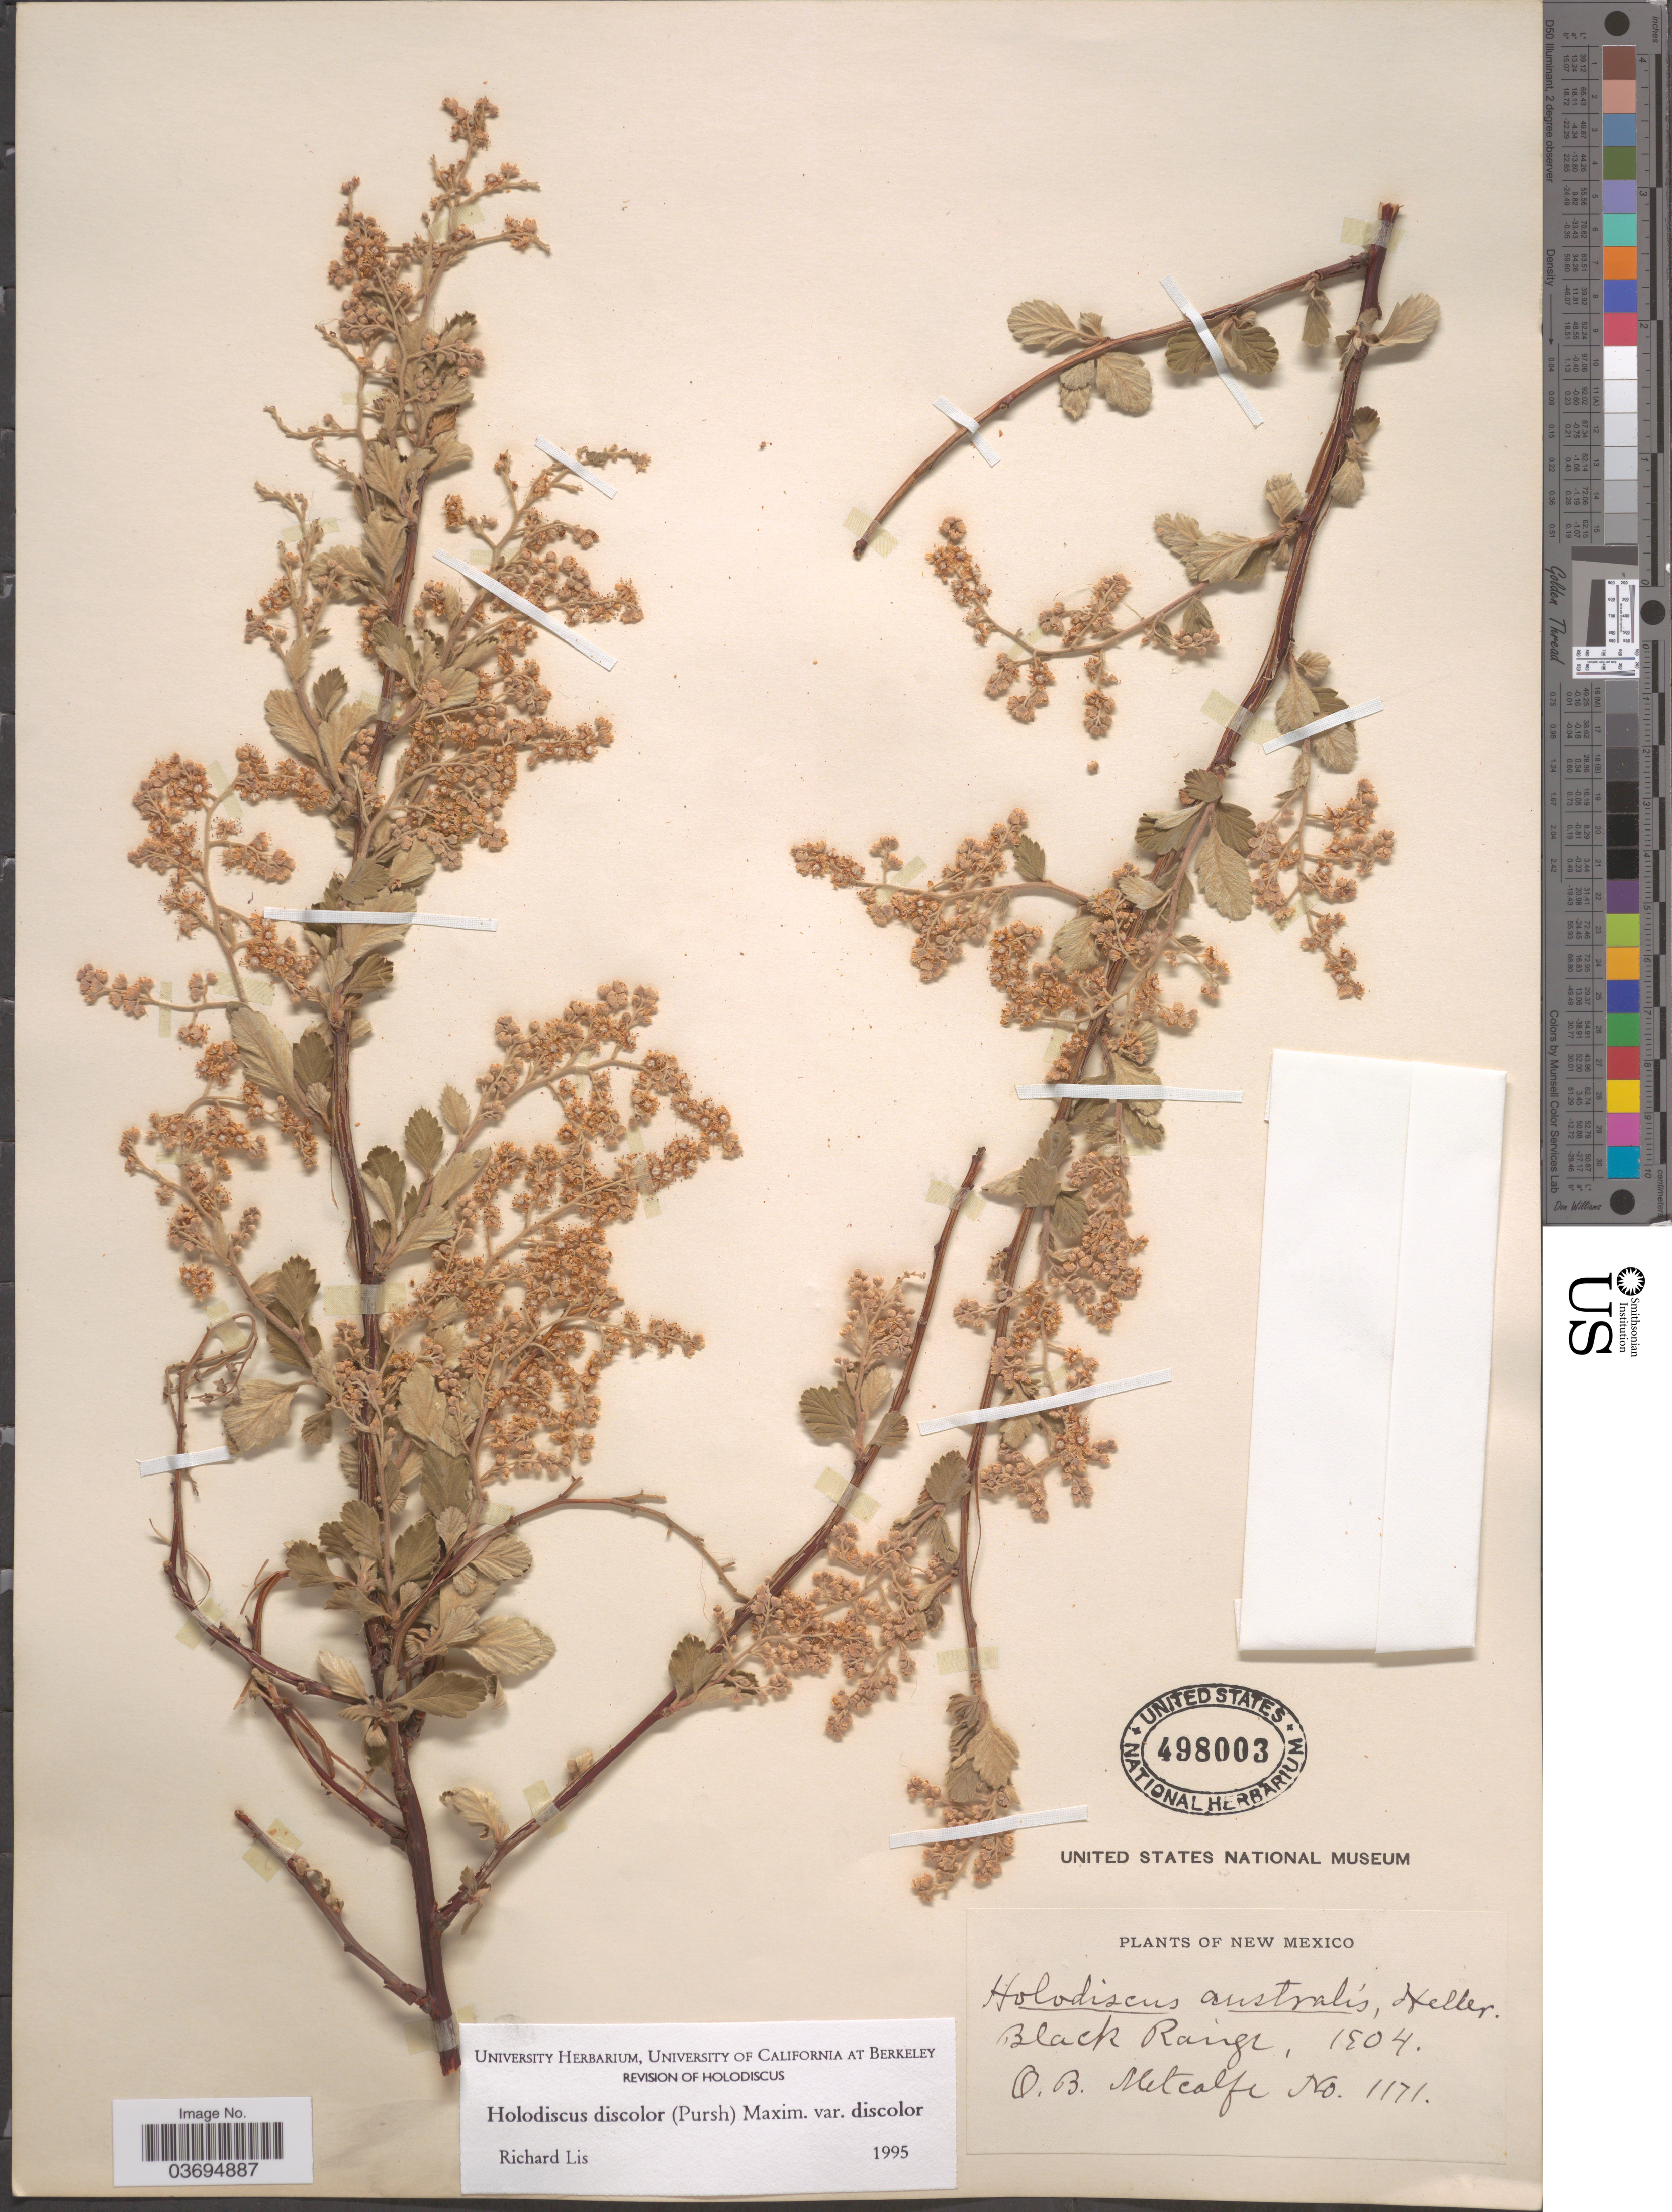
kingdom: Plantae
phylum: Tracheophyta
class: Magnoliopsida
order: Rosales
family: Rosaceae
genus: Holodiscus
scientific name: Holodiscus discolor var. discolor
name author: (Pursh) Maxim.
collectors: O. B. Metcalfe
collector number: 1171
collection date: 1904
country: United States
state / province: New Mexico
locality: Black Range.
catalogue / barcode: US 498003